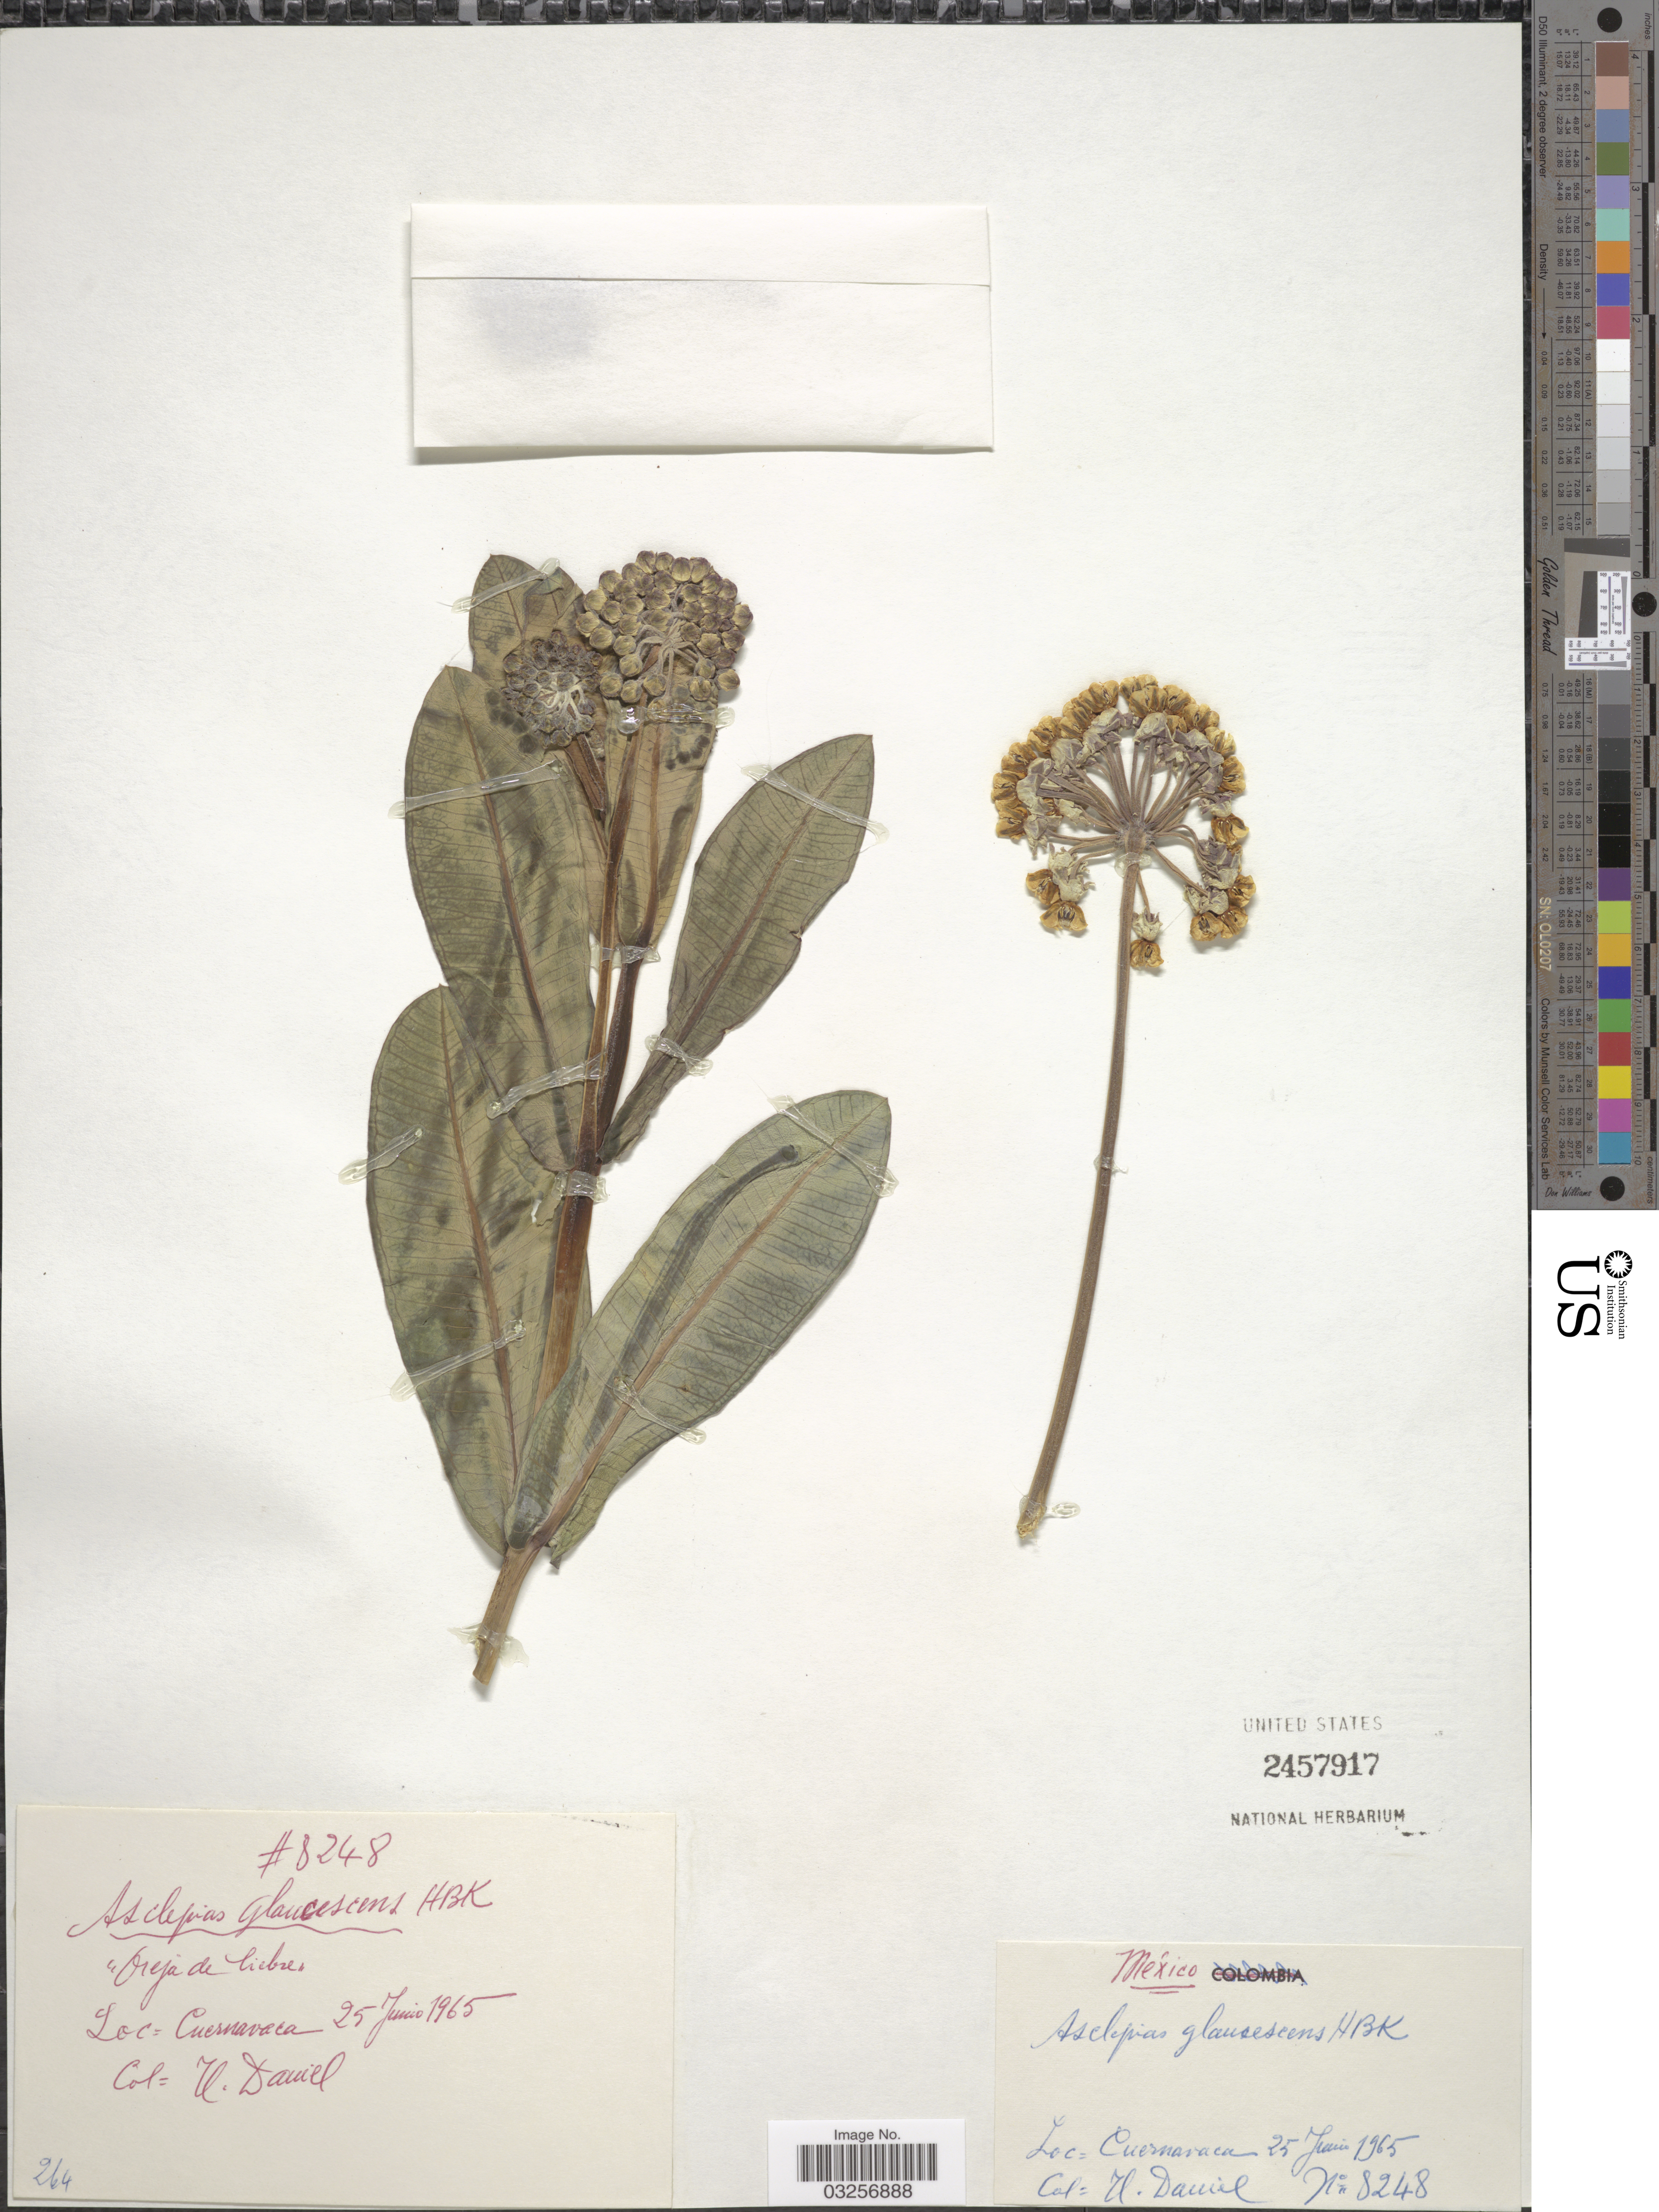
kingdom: Plantae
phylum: Tracheophyta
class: Magnoliopsida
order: Gentianales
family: Apocynaceae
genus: Asclepias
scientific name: Asclepias glaucescens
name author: Kunth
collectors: U. Daniel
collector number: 8248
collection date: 1965-06-25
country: Mexico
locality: Cuernavaca.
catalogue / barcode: US 2457917